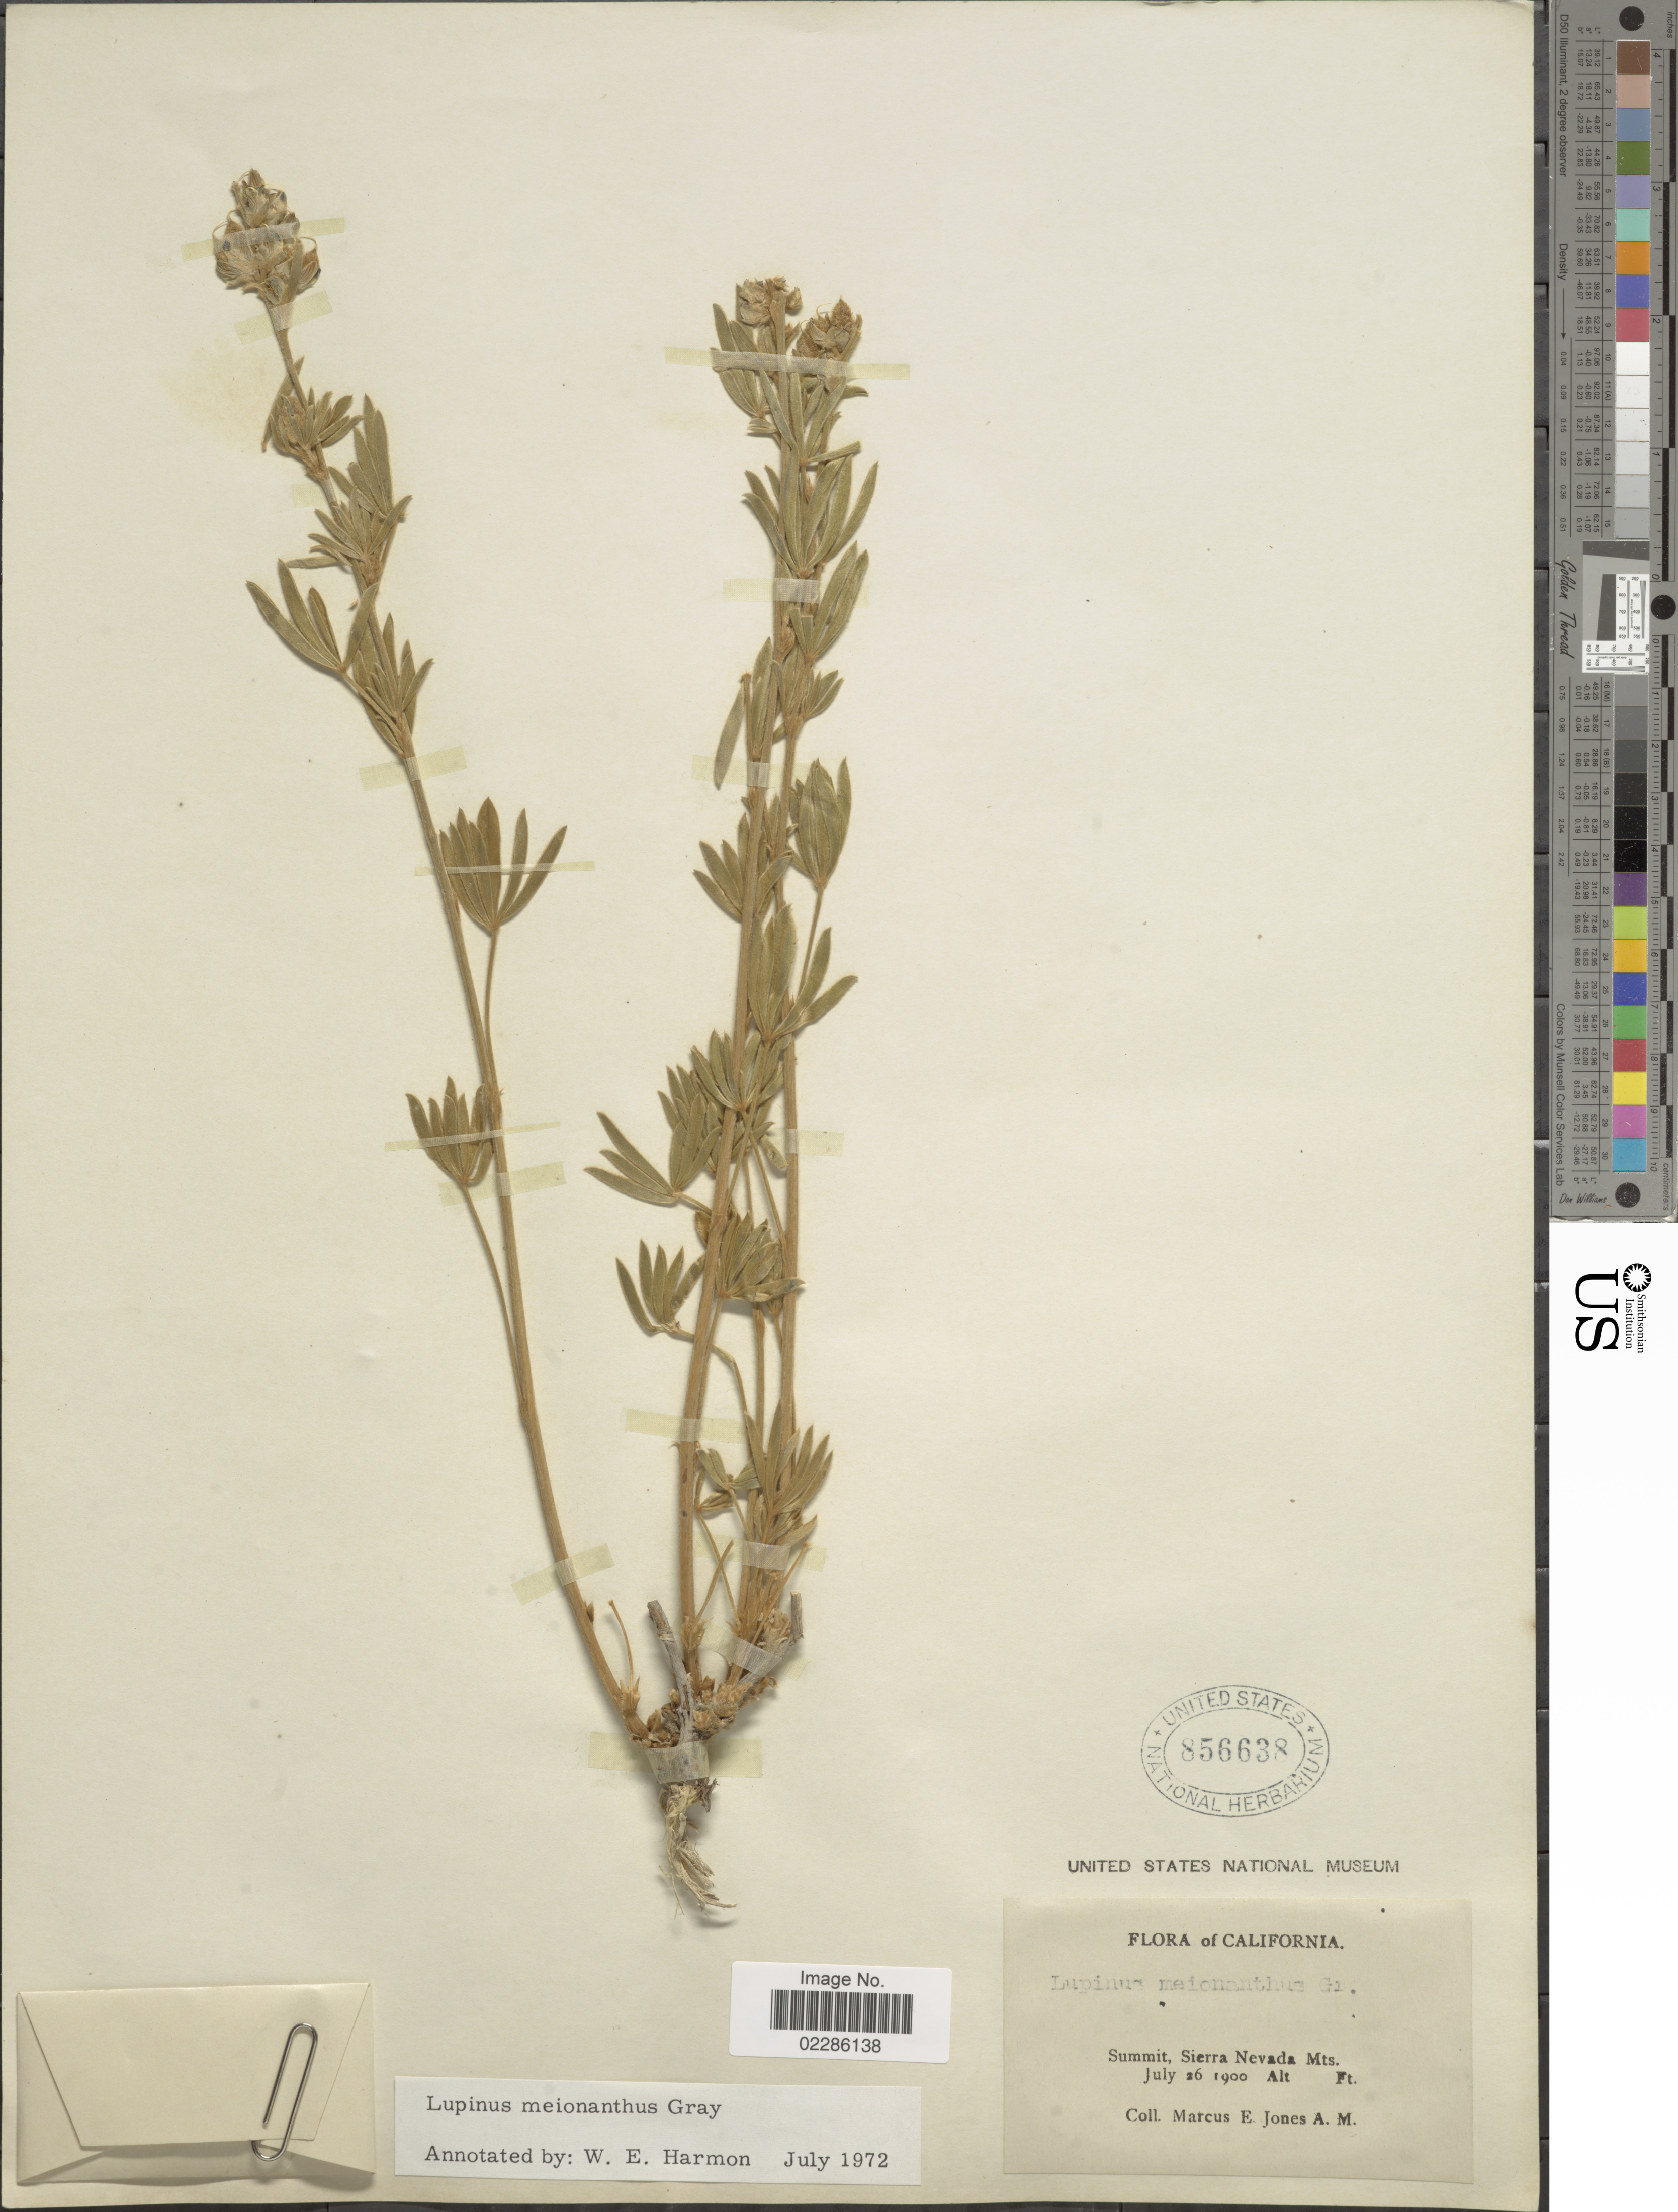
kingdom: Plantae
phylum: Tracheophyta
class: Magnoliopsida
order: Fabales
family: Fabaceae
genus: Lupinus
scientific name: Lupinus meionanthus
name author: A. Gray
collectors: M. E. Jones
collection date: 1900-07-26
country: United States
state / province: California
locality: Summit, Sierra Nevada Mts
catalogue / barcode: US 856638